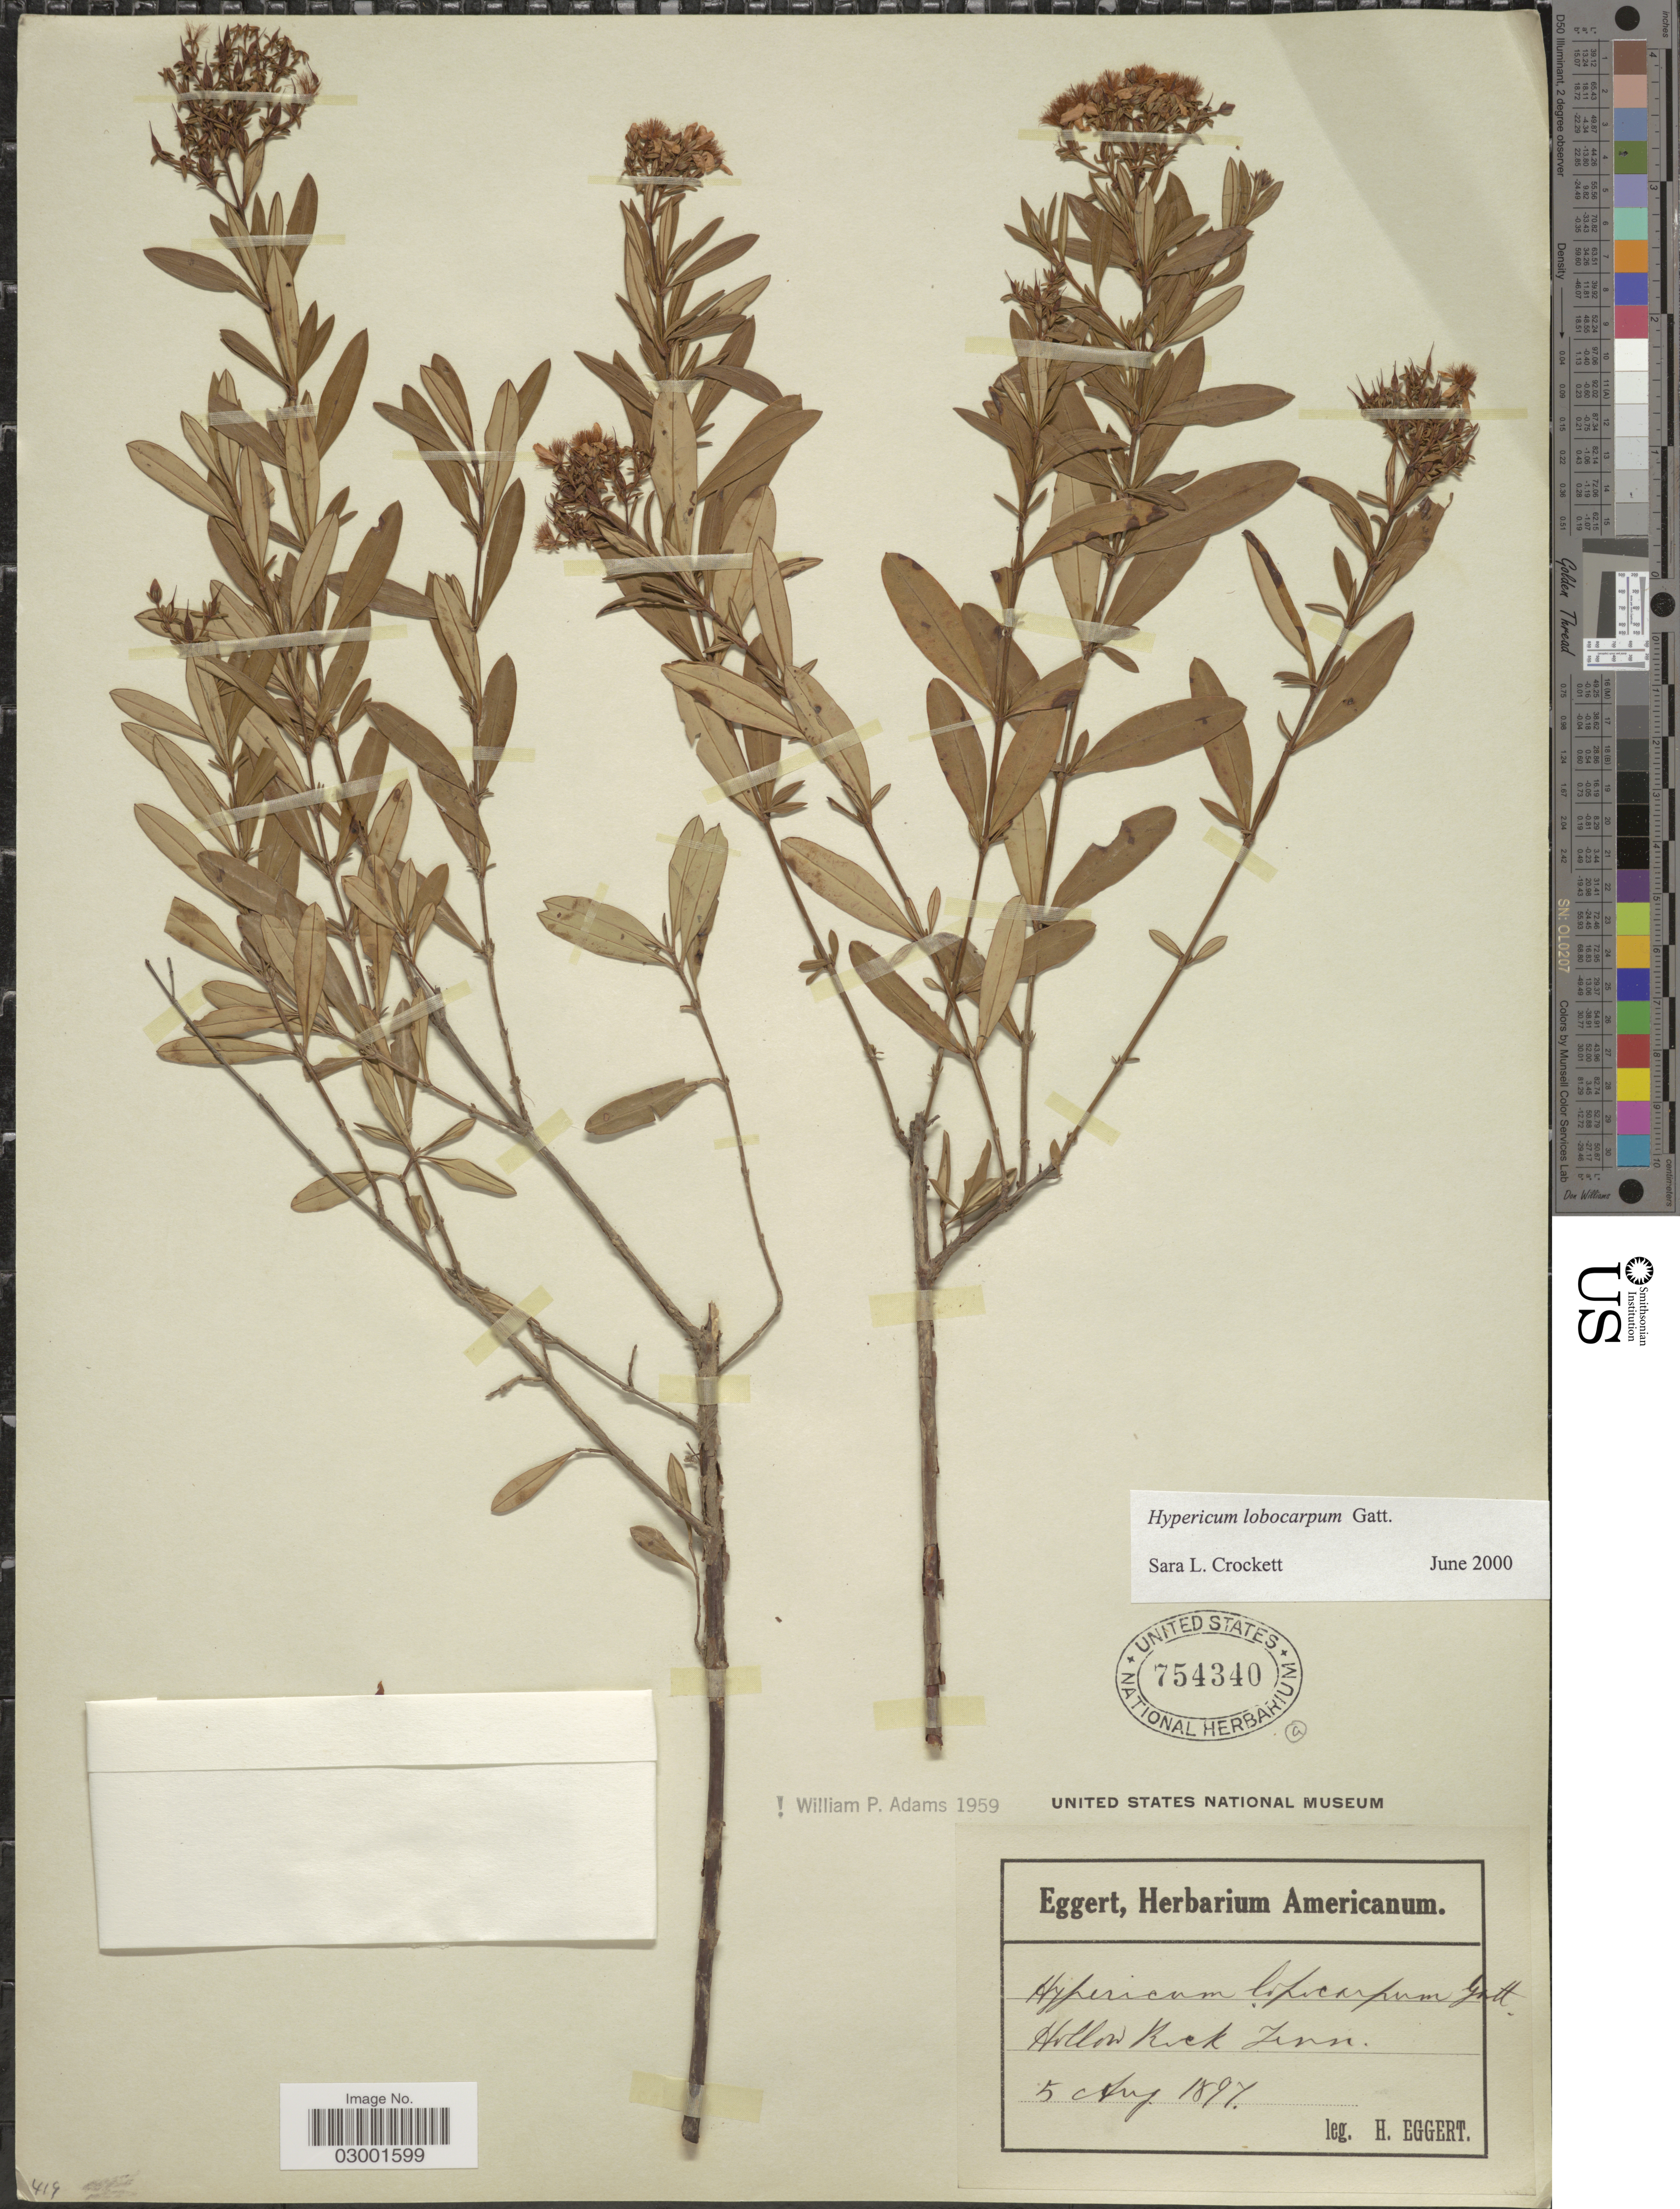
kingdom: Plantae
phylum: Tracheophyta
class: Magnoliopsida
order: Malpighiales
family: Hypericaceae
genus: Hypericum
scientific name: Hypericum lobocarpum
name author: Gatt.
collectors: H. Eggert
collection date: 1897-08-05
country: United States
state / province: Tennessee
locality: Hollow Rock.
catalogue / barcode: US 754340